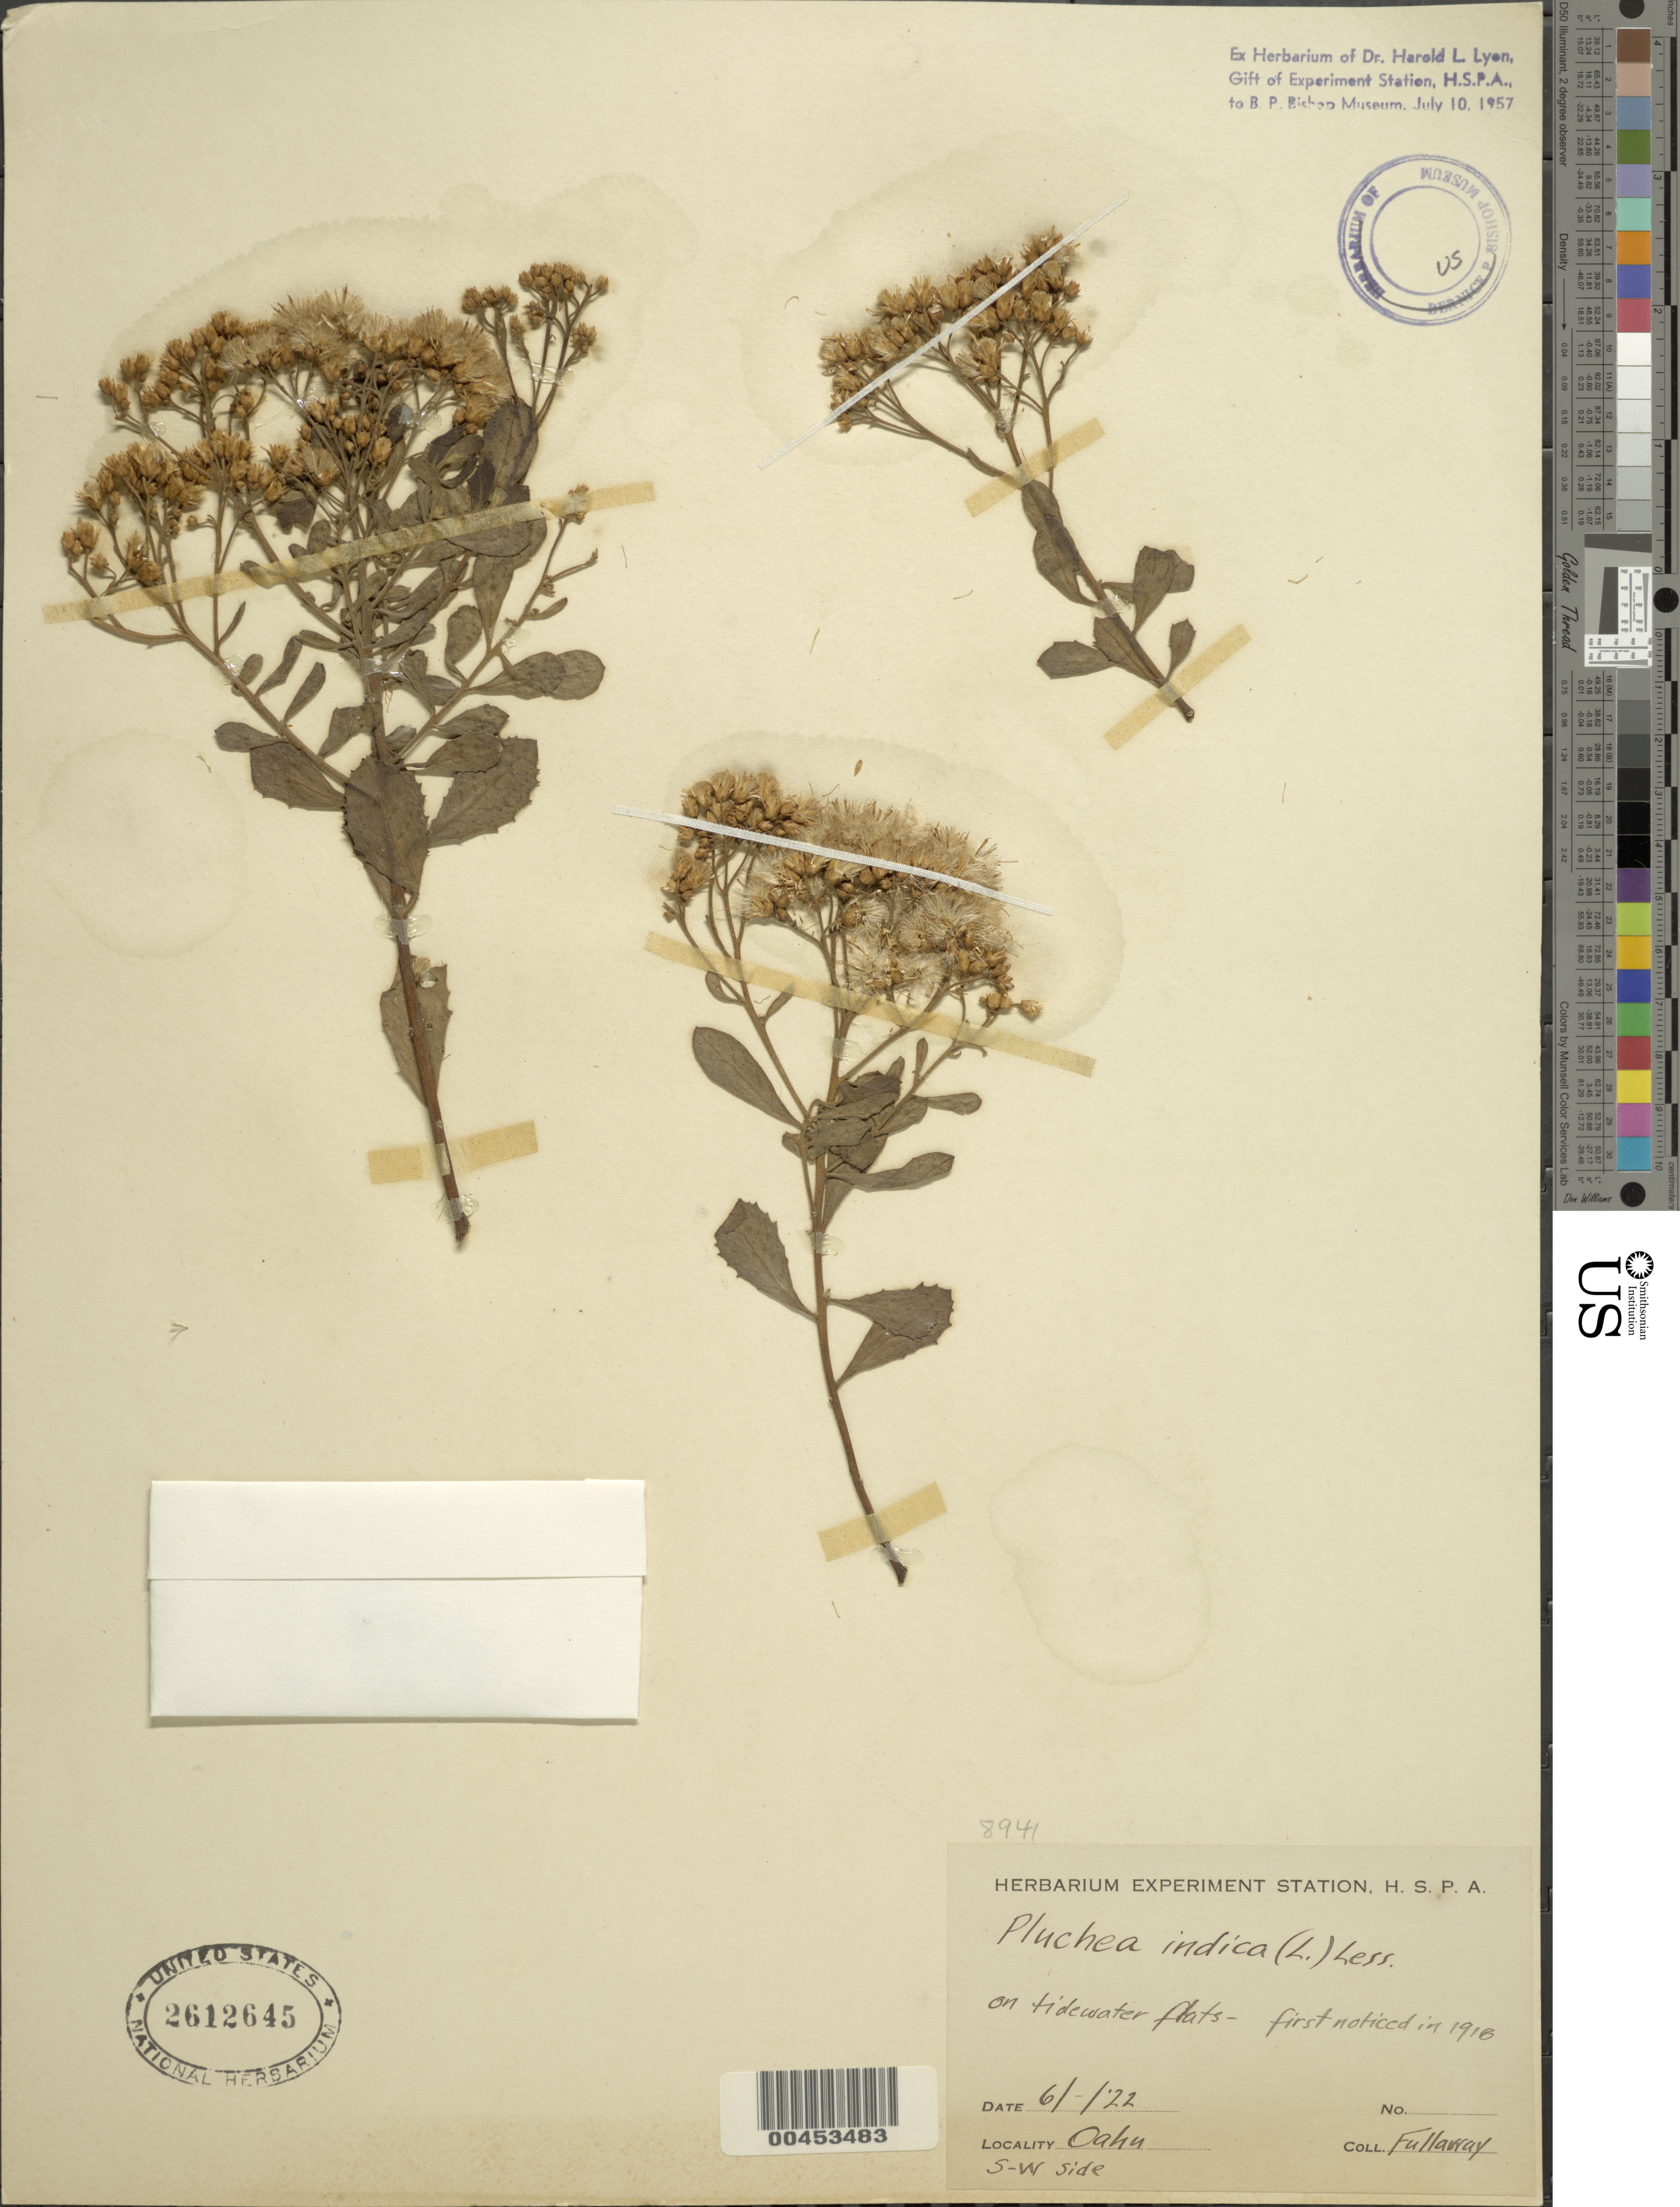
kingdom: Plantae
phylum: Tracheophyta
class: Magnoliopsida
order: Asterales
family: Asteraceae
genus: Pluchea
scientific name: Pluchea indica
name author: (L.) Less.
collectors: -. Fullaway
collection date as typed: Jun 1922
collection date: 1922-06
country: United States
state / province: Hawaii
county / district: Honolulu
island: Oahu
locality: SW side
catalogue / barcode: US 2612645